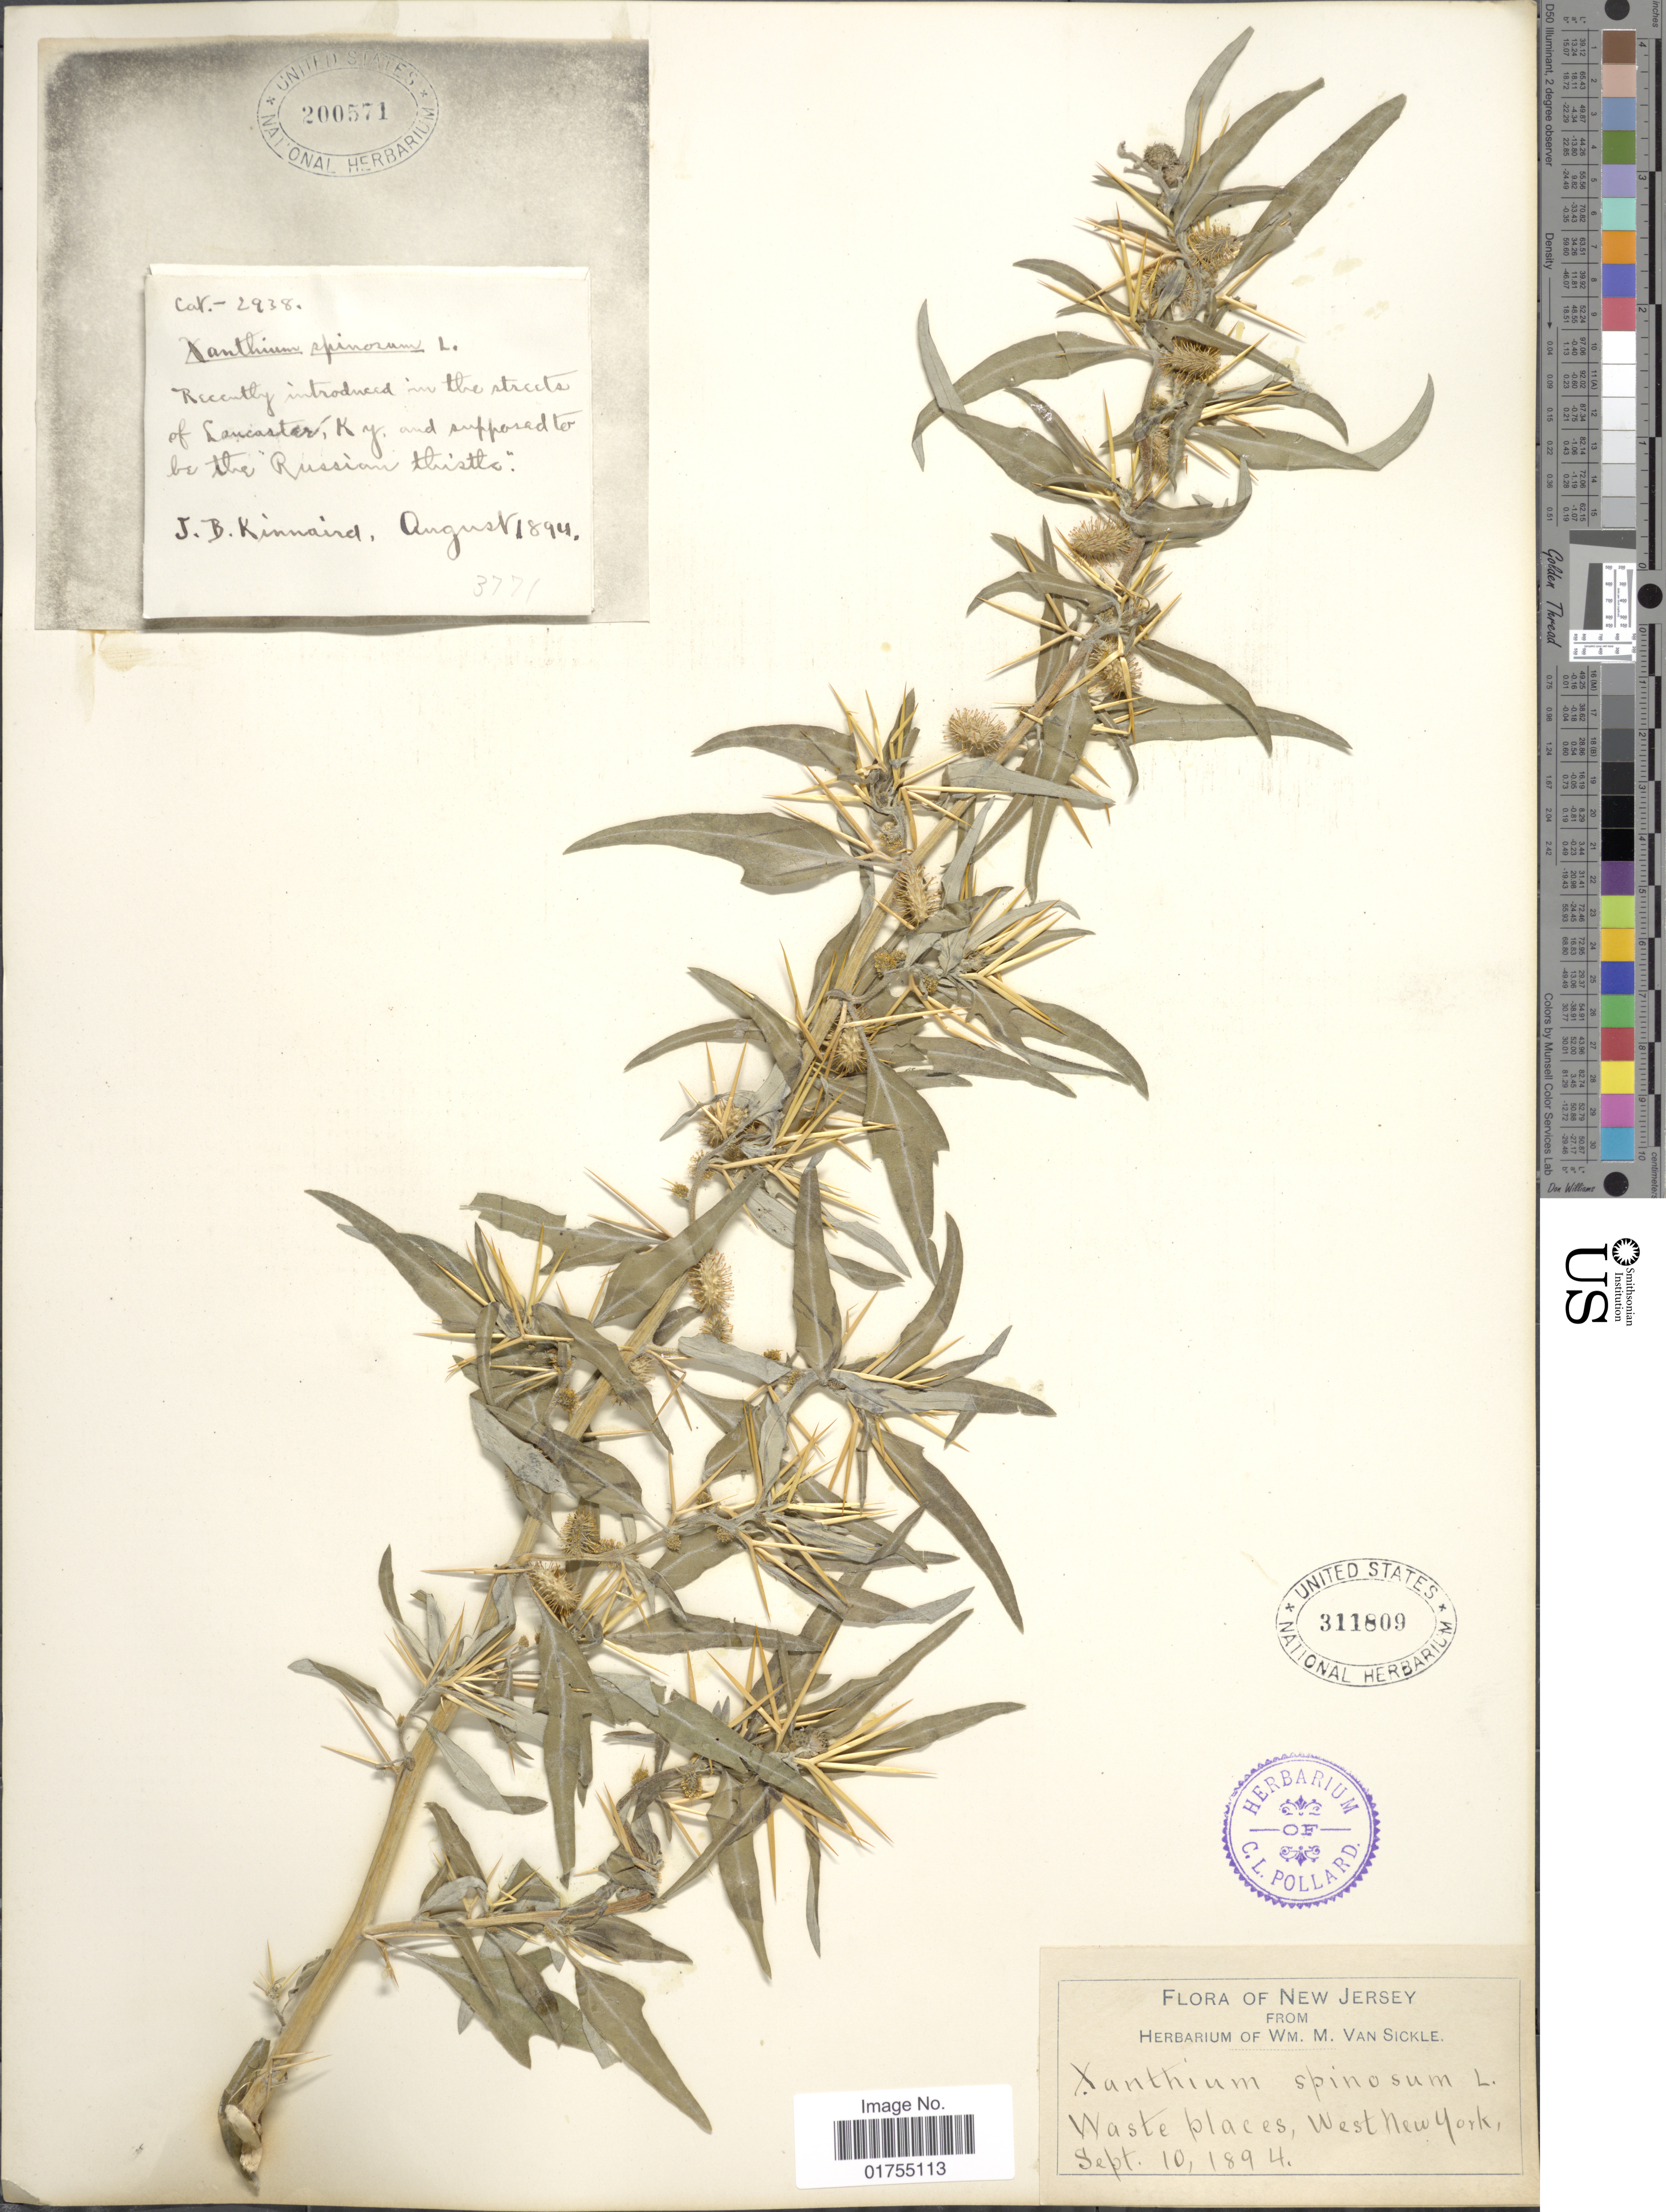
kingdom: Plantae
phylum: Tracheophyta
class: Magnoliopsida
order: Asterales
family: Asteraceae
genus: Xanthium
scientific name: Xanthium spinosum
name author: L.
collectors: J. Kinnaird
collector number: Cat-2938*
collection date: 1894-08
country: United States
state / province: Kentucky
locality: In the streets of Lancaster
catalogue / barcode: US 200571-2